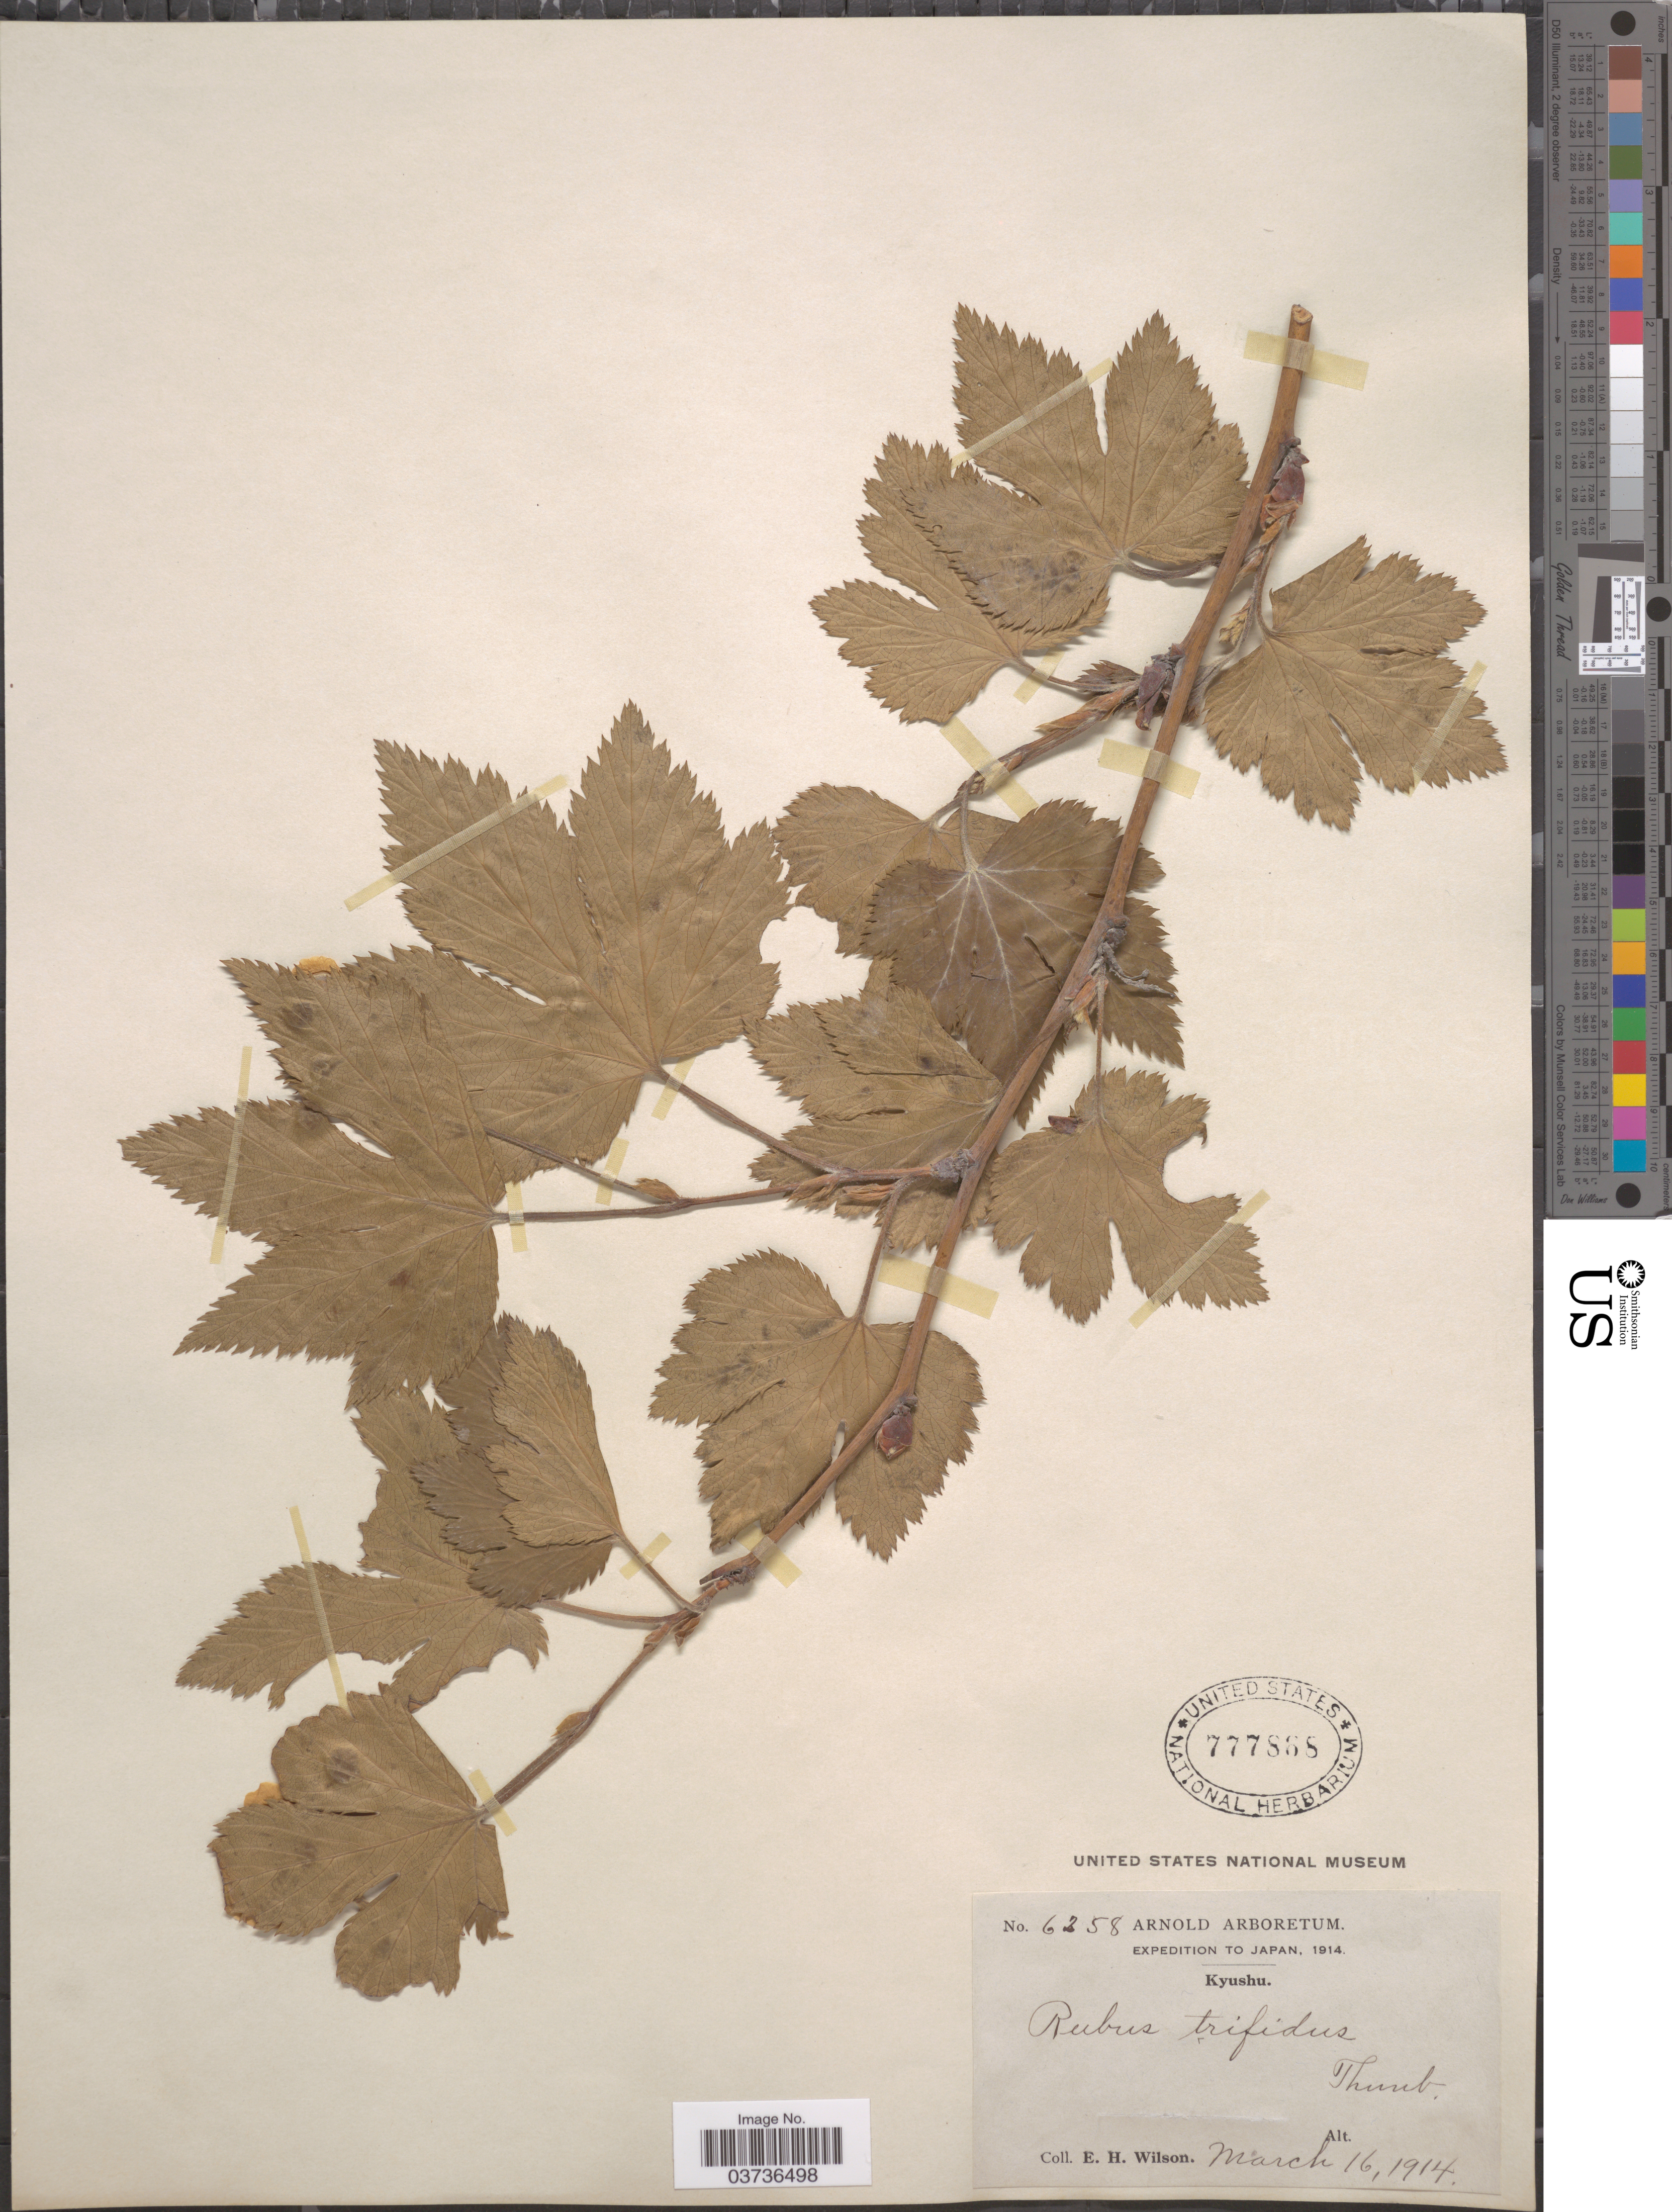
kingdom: Plantae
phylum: Tracheophyta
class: Magnoliopsida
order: Rosales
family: Rosaceae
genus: Rubus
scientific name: Rubus trifidus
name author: Thunb.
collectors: E. Wilson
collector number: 6258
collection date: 1914-03-16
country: Japan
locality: Kyushu.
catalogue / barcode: US 777868